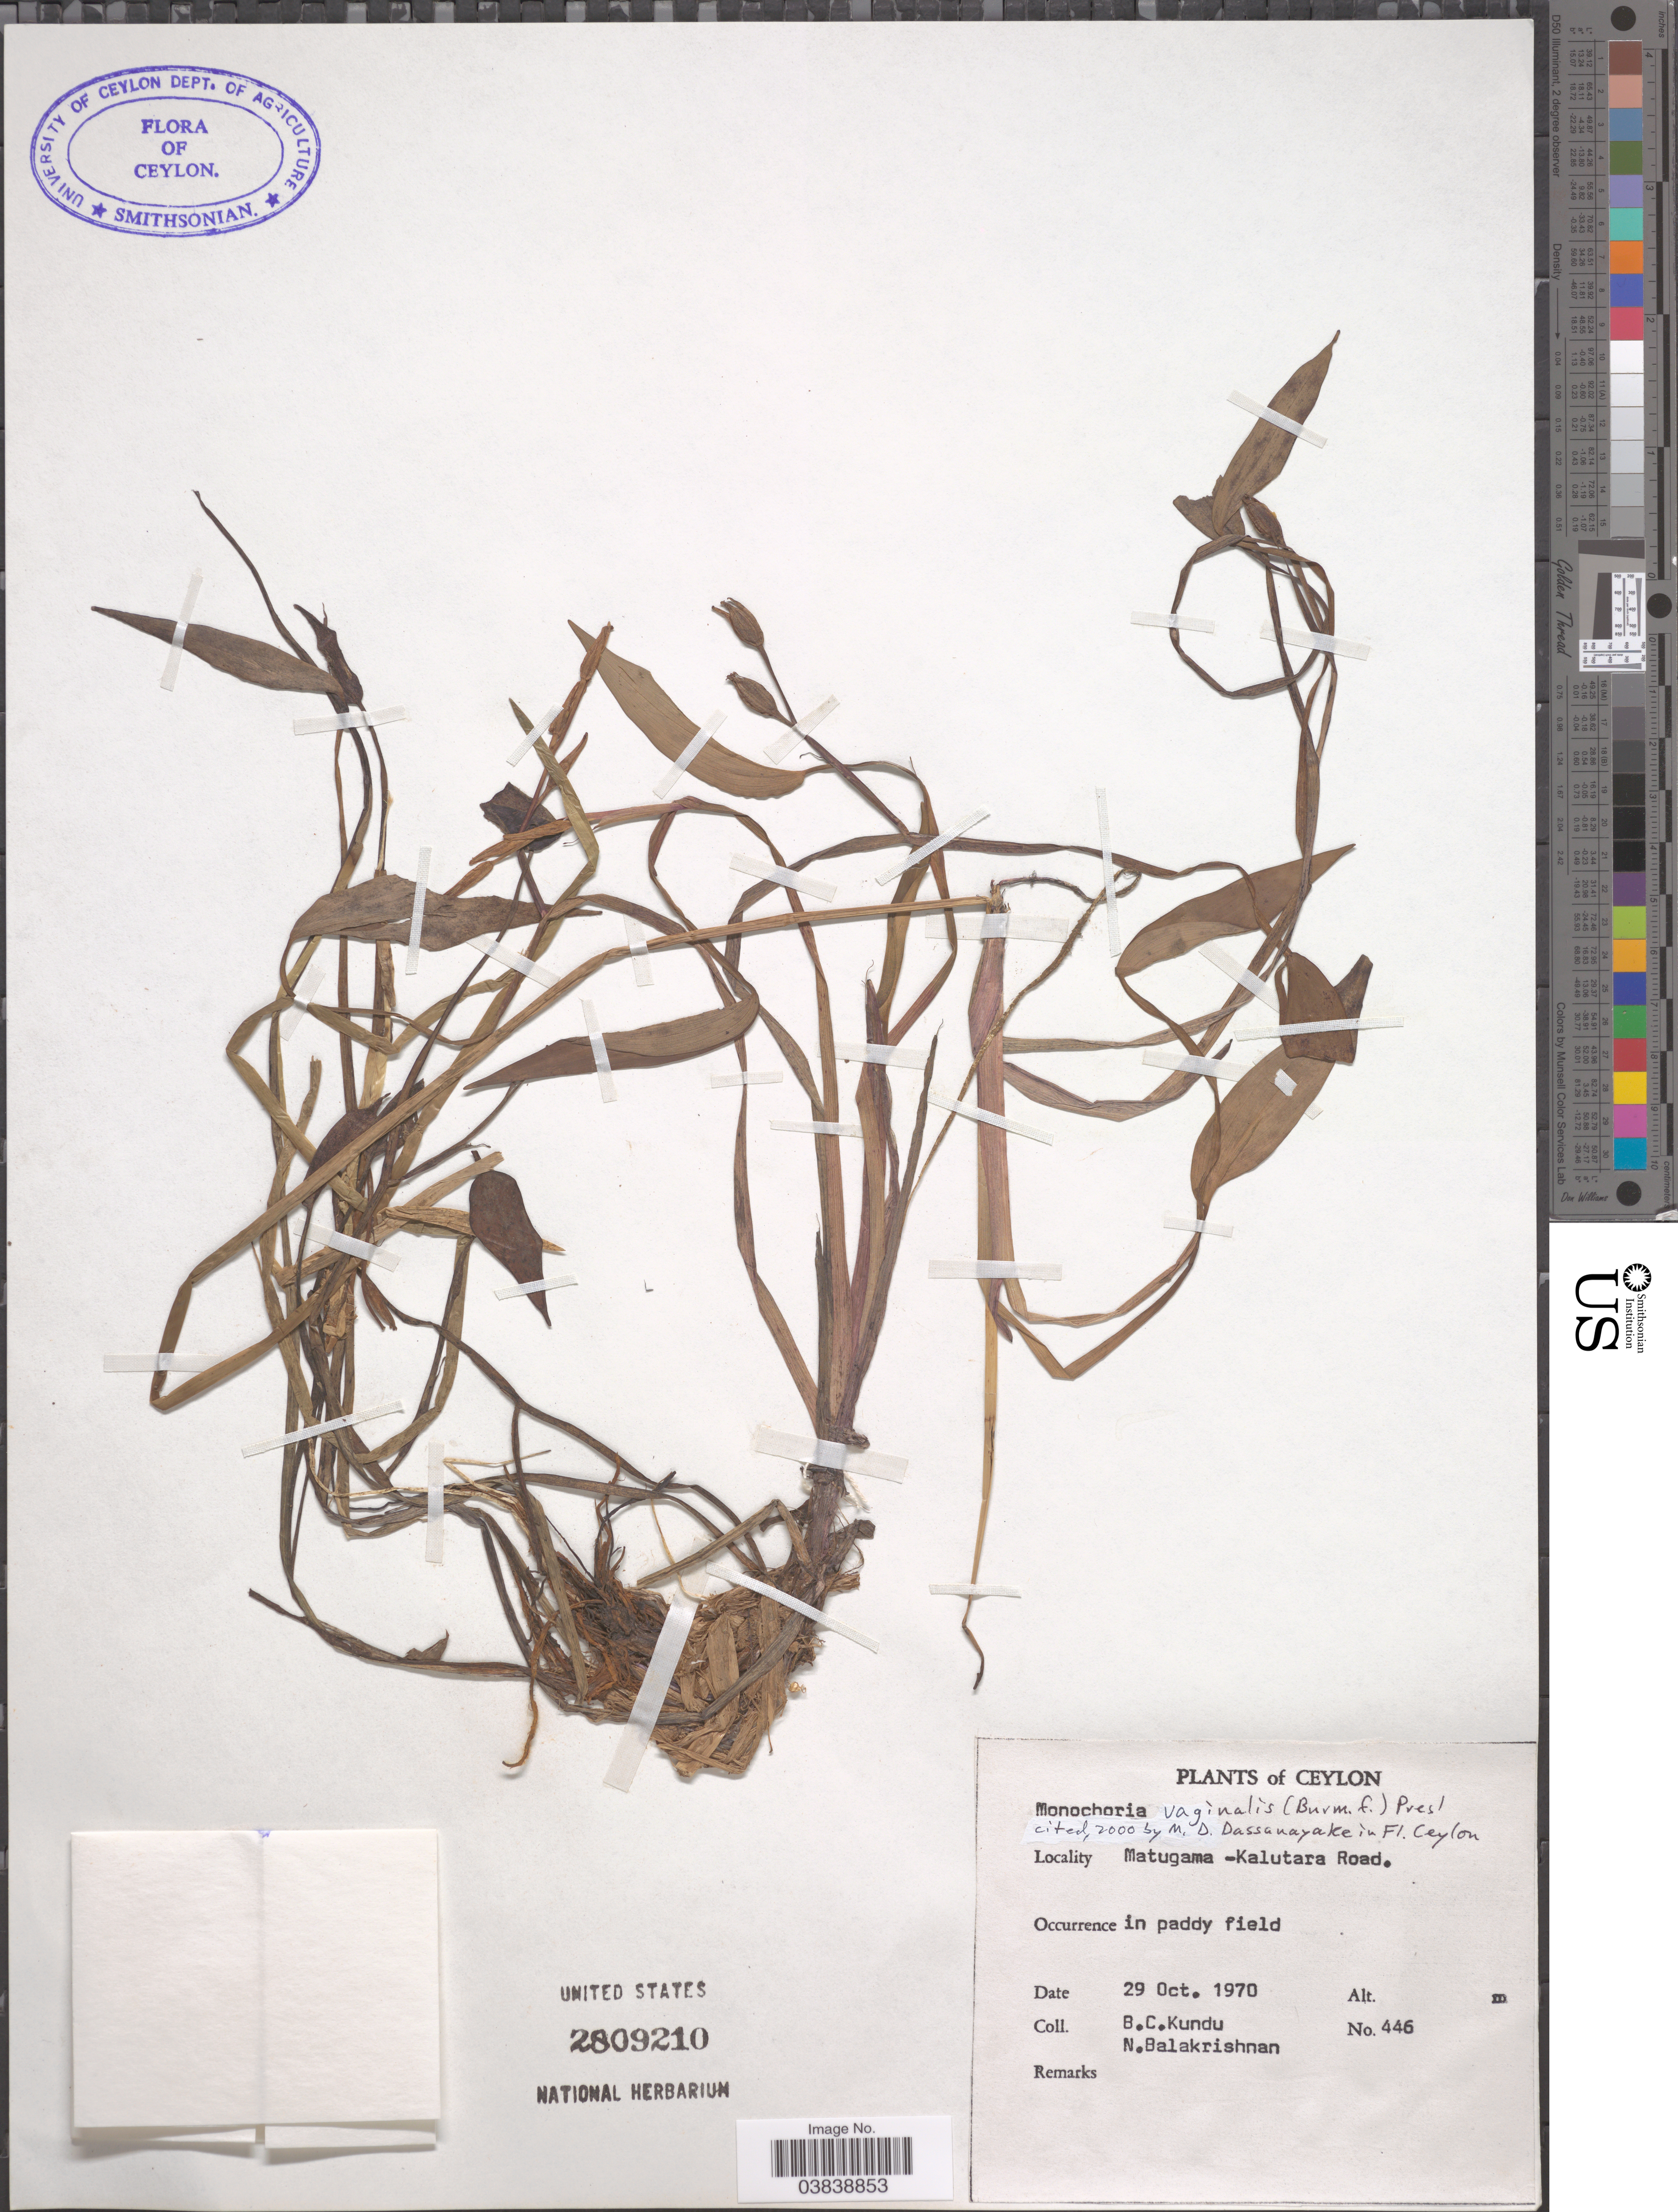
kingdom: Plantae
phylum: Tracheophyta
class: Liliopsida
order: Commelinales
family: Pontederiaceae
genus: Monochoria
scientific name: Monochoria vaginalis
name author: (Burm. f.) C. Presl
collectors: B. C. Kundu & N. Balakrishnan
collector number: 446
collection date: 1970-10-29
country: Sri Lanka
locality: Ceylon. Matugama-Kalutara Road.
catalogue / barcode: US 2809210